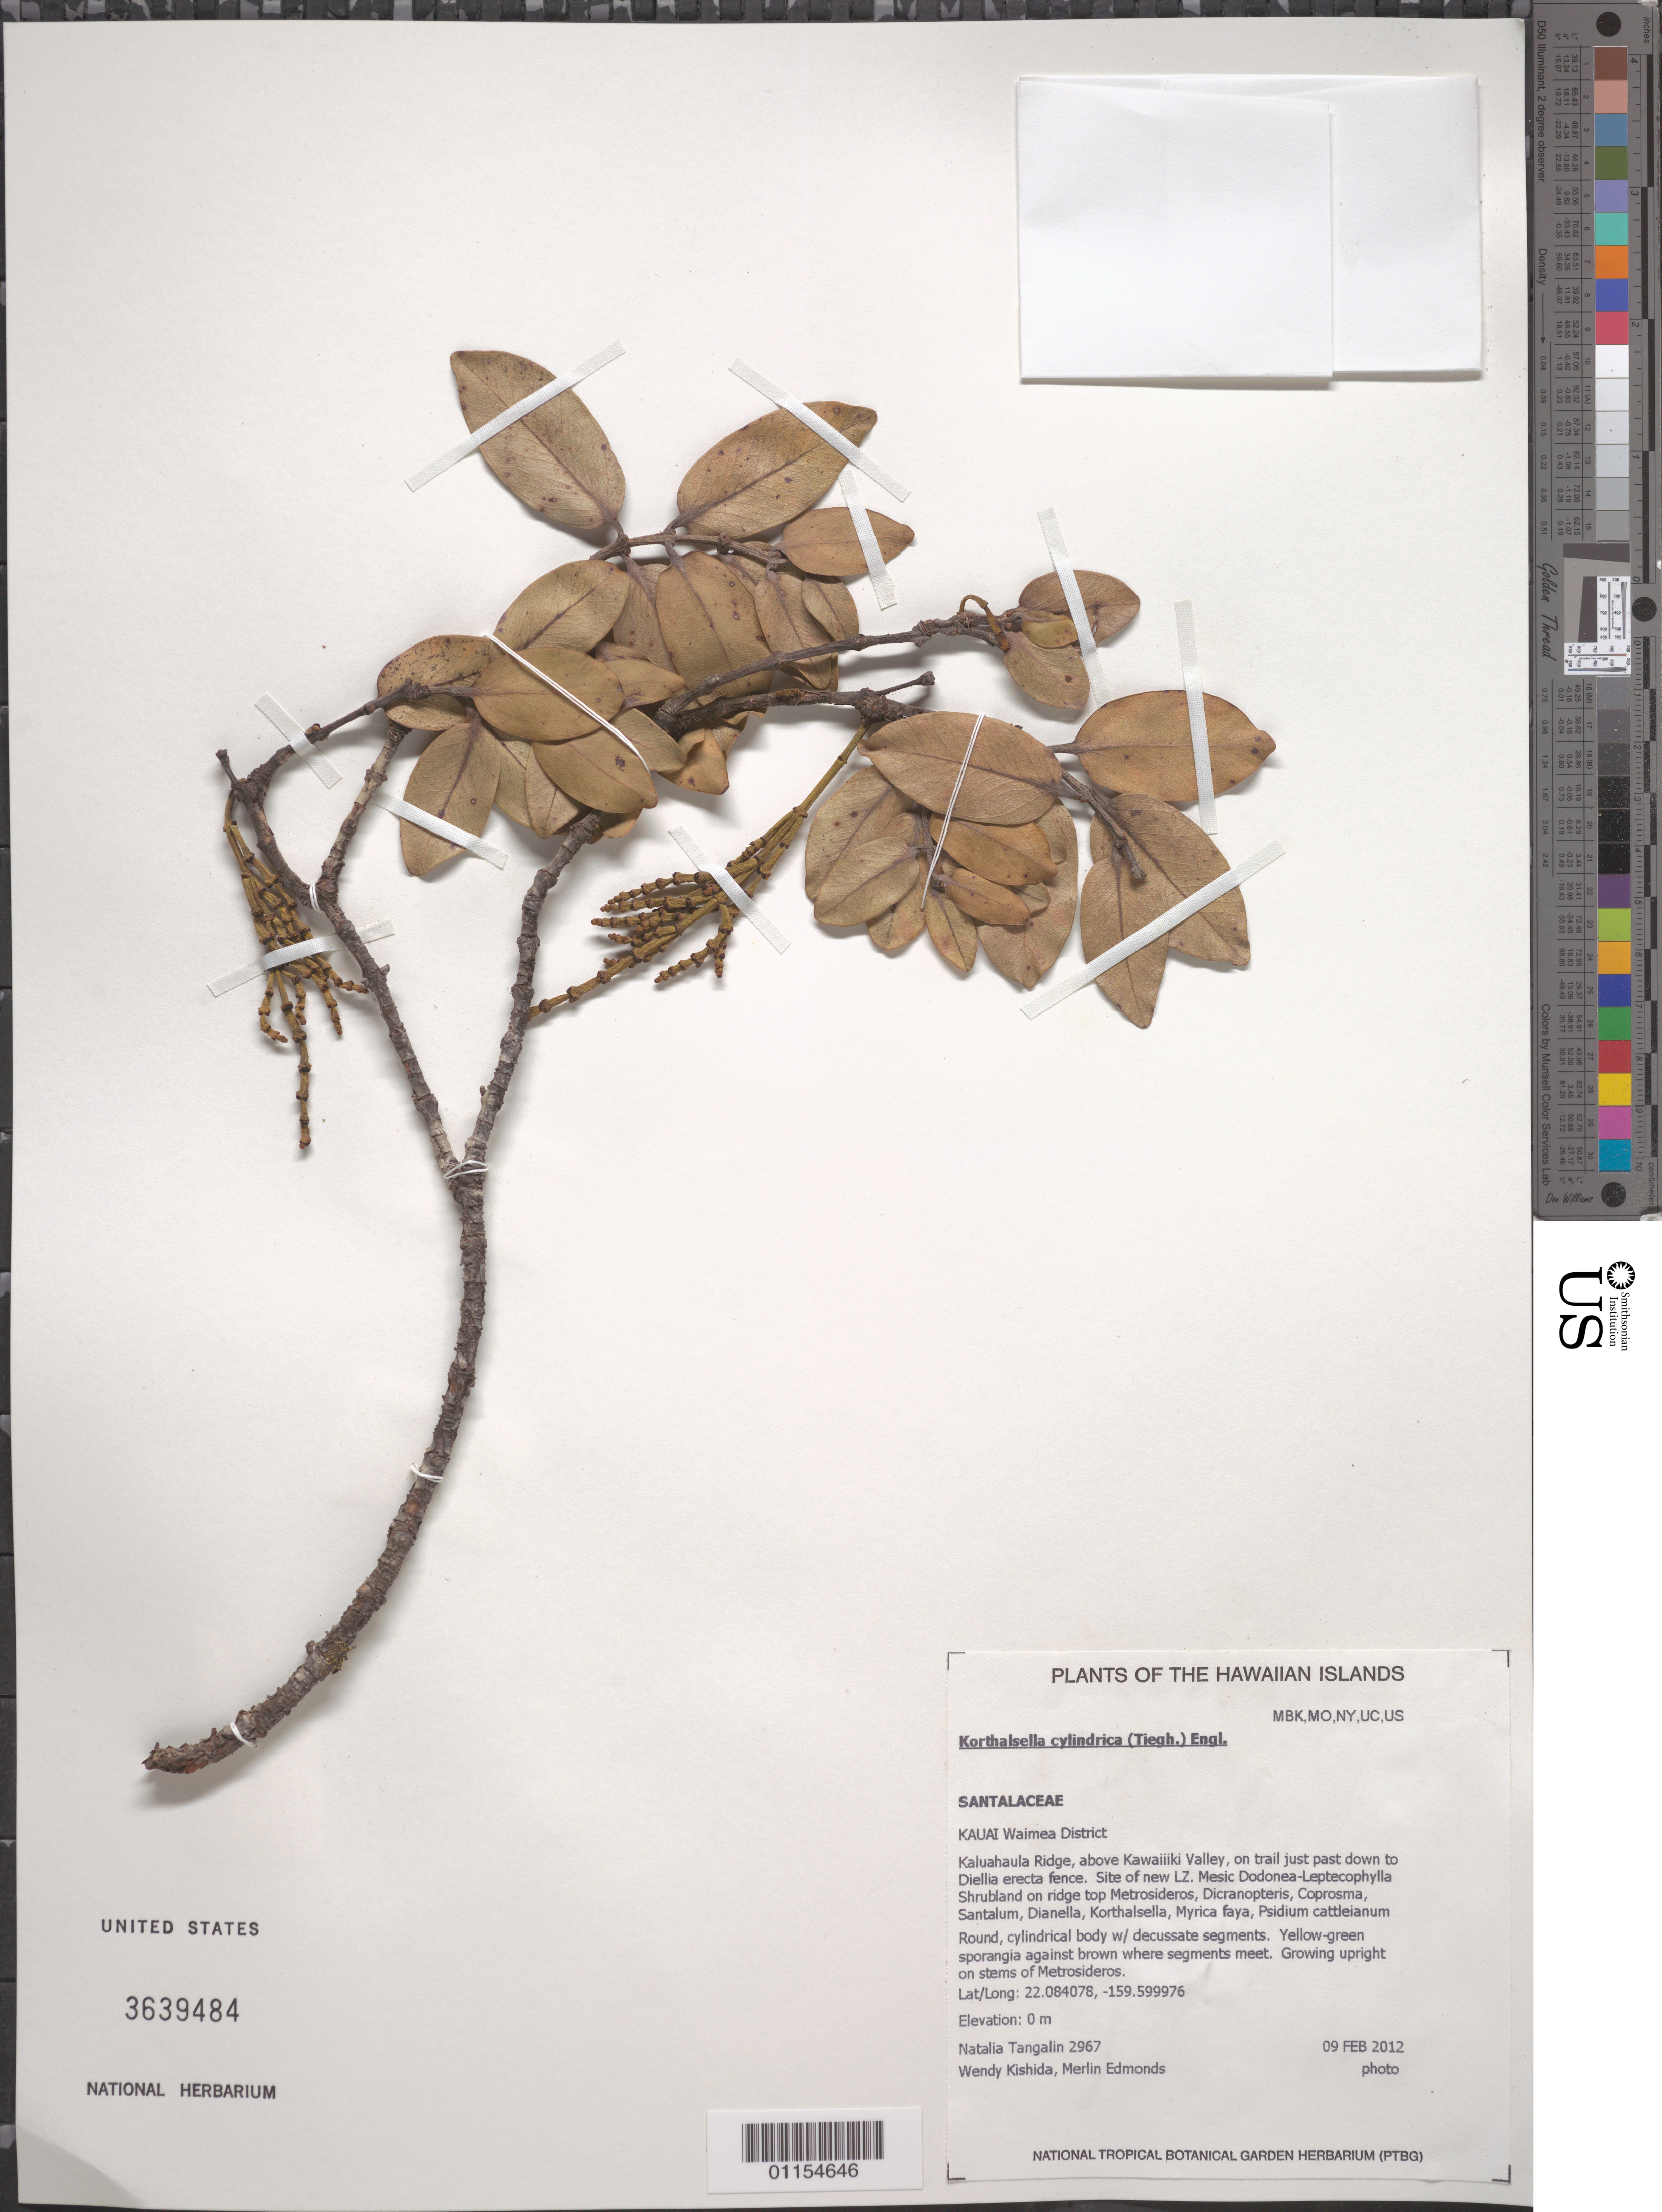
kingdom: Plantae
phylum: Tracheophyta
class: Magnoliopsida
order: Santalales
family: Viscaceae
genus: Korthalsella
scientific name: Korthalsella cylindrica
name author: (Tiegh.) Engl.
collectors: N. Tangalin, W. Kishida & M. Edmonds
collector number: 2967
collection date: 2012-02-09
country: United States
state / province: Hawaii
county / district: Kauai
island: Kaua'i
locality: Waimea District, Kaluaha'ula Ridge, above Kawai Iki Valley, on trail just past down to Diellia erecta fence.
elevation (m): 0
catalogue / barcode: US 3639484